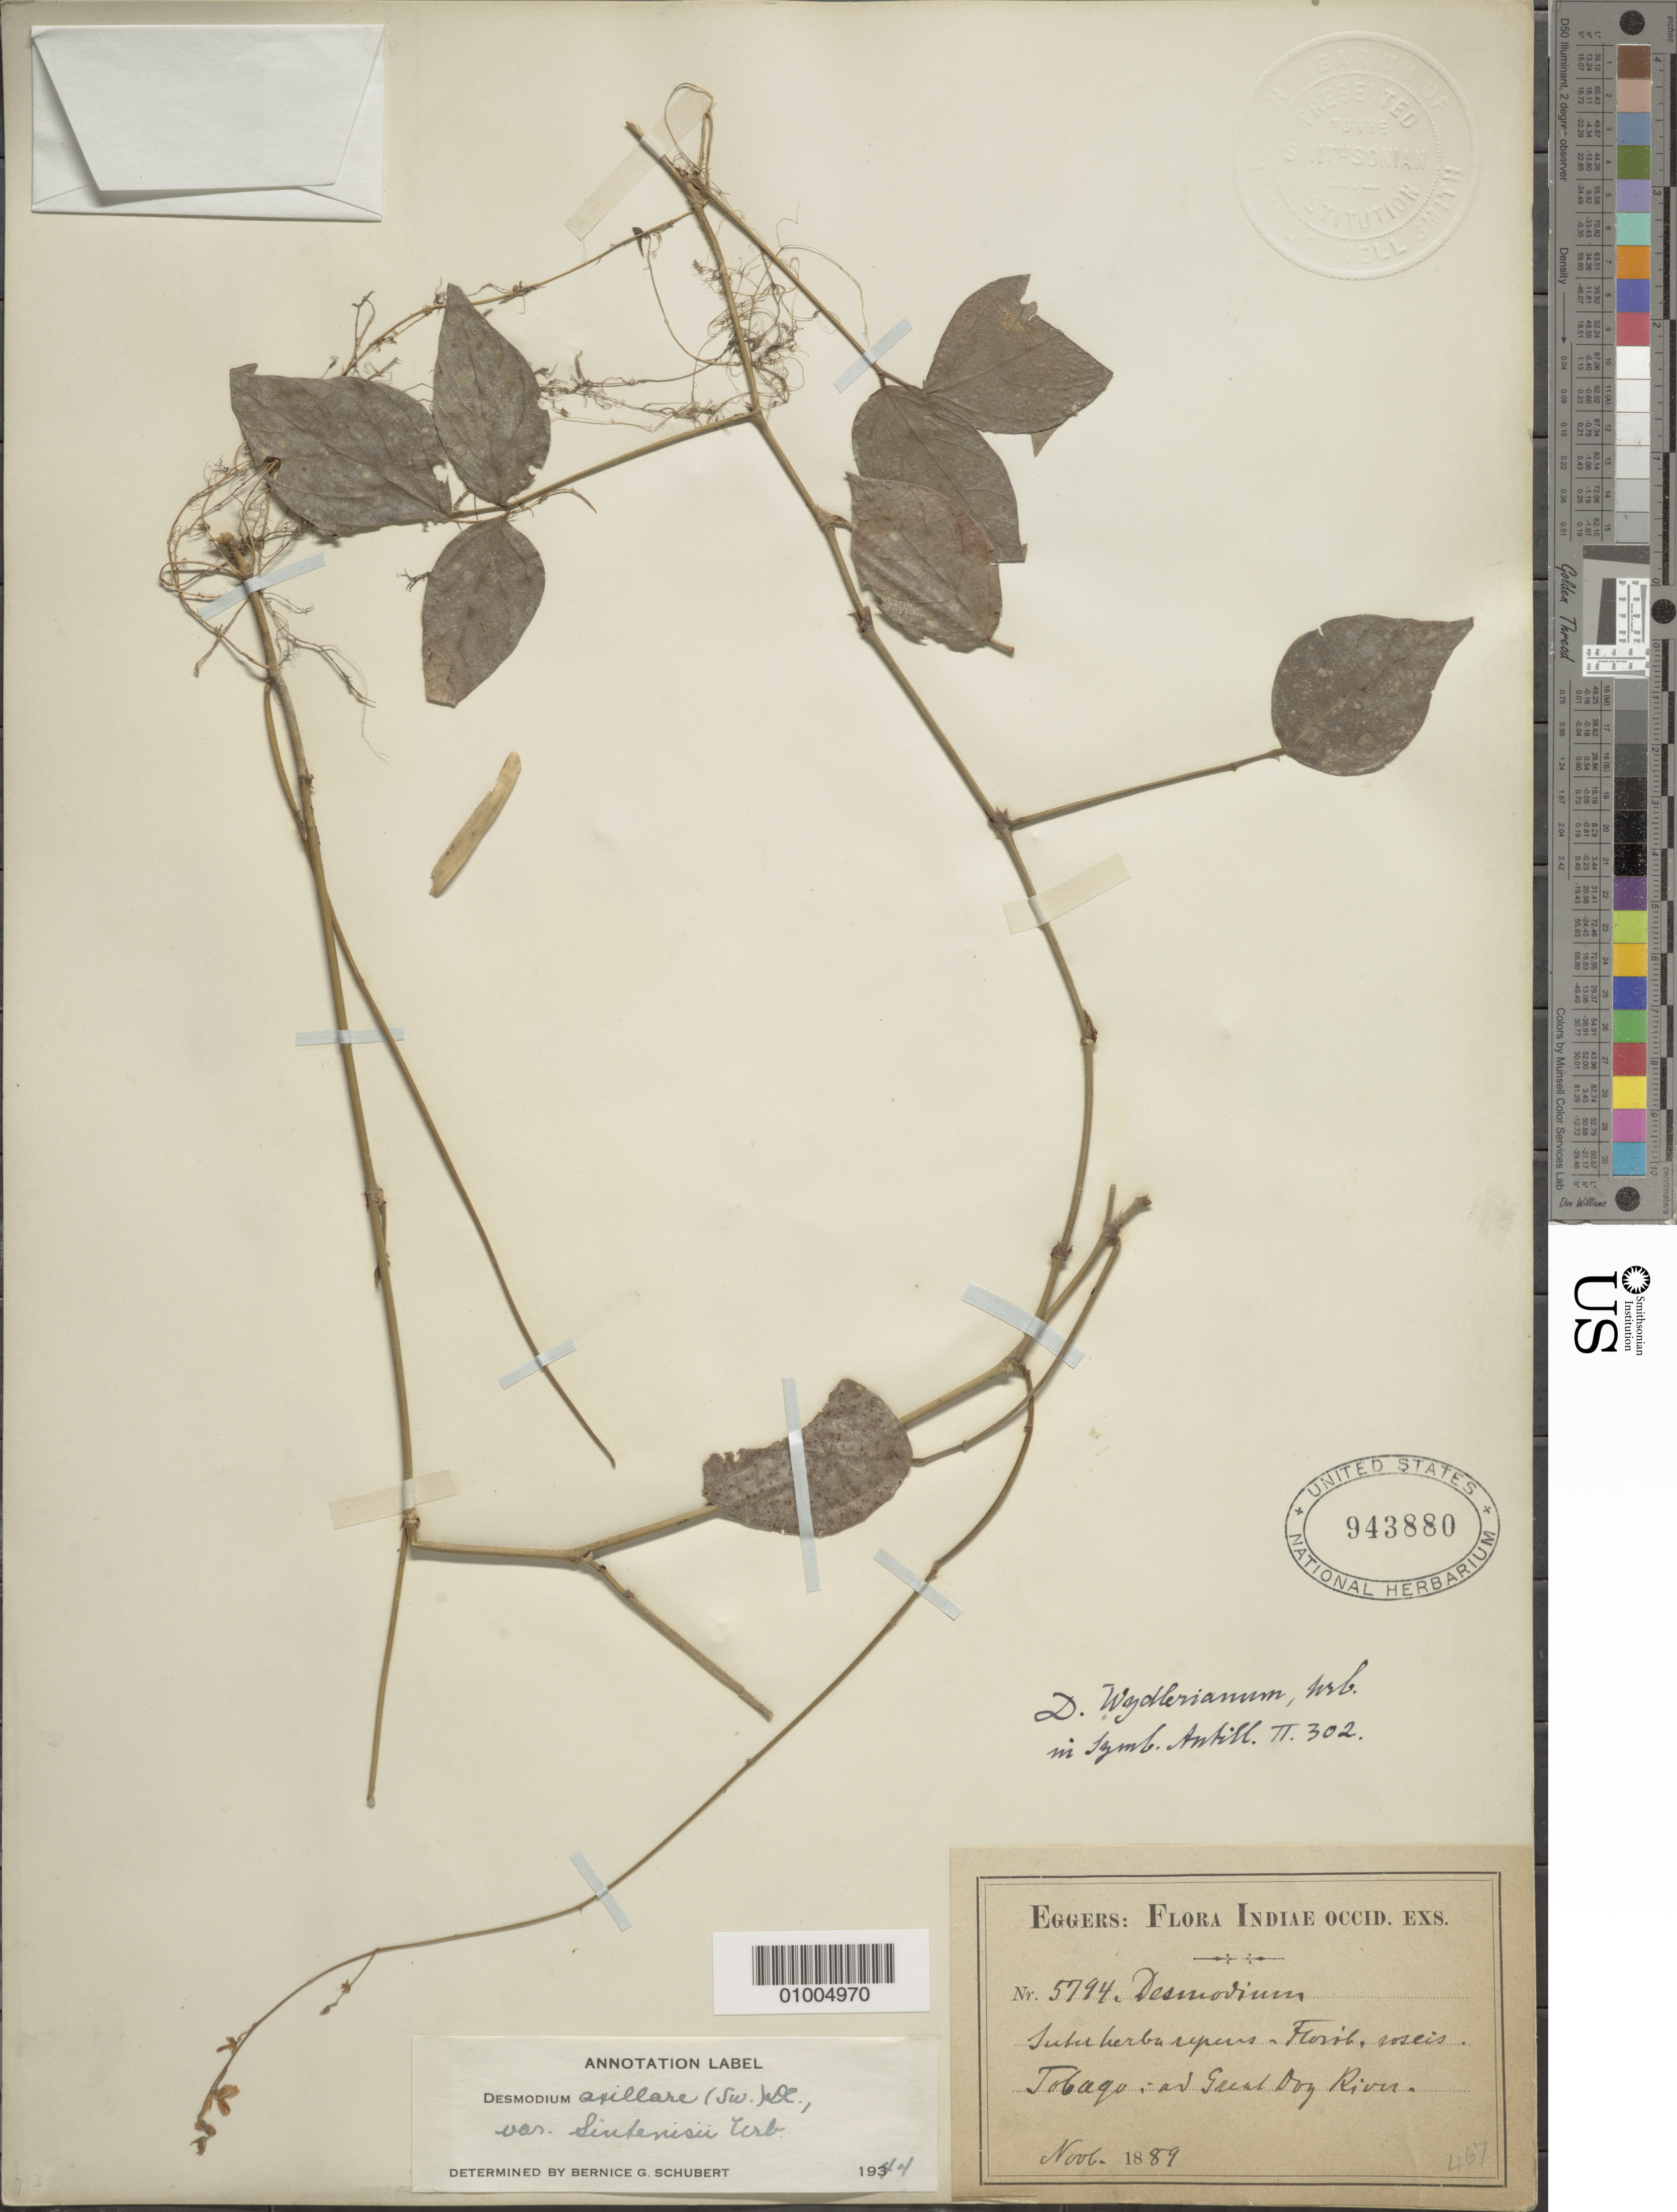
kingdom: Plantae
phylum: Tracheophyta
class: Magnoliopsida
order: Fabales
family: Fabaceae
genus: Desmodium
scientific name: Desmodium axillare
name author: (Sw.) DC.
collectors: H. F. A. von Eggers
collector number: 467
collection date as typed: Nov 1889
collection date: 1889-11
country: Trinidad and Tobago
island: Tobago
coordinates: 0 N, 0 E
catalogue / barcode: US 943880